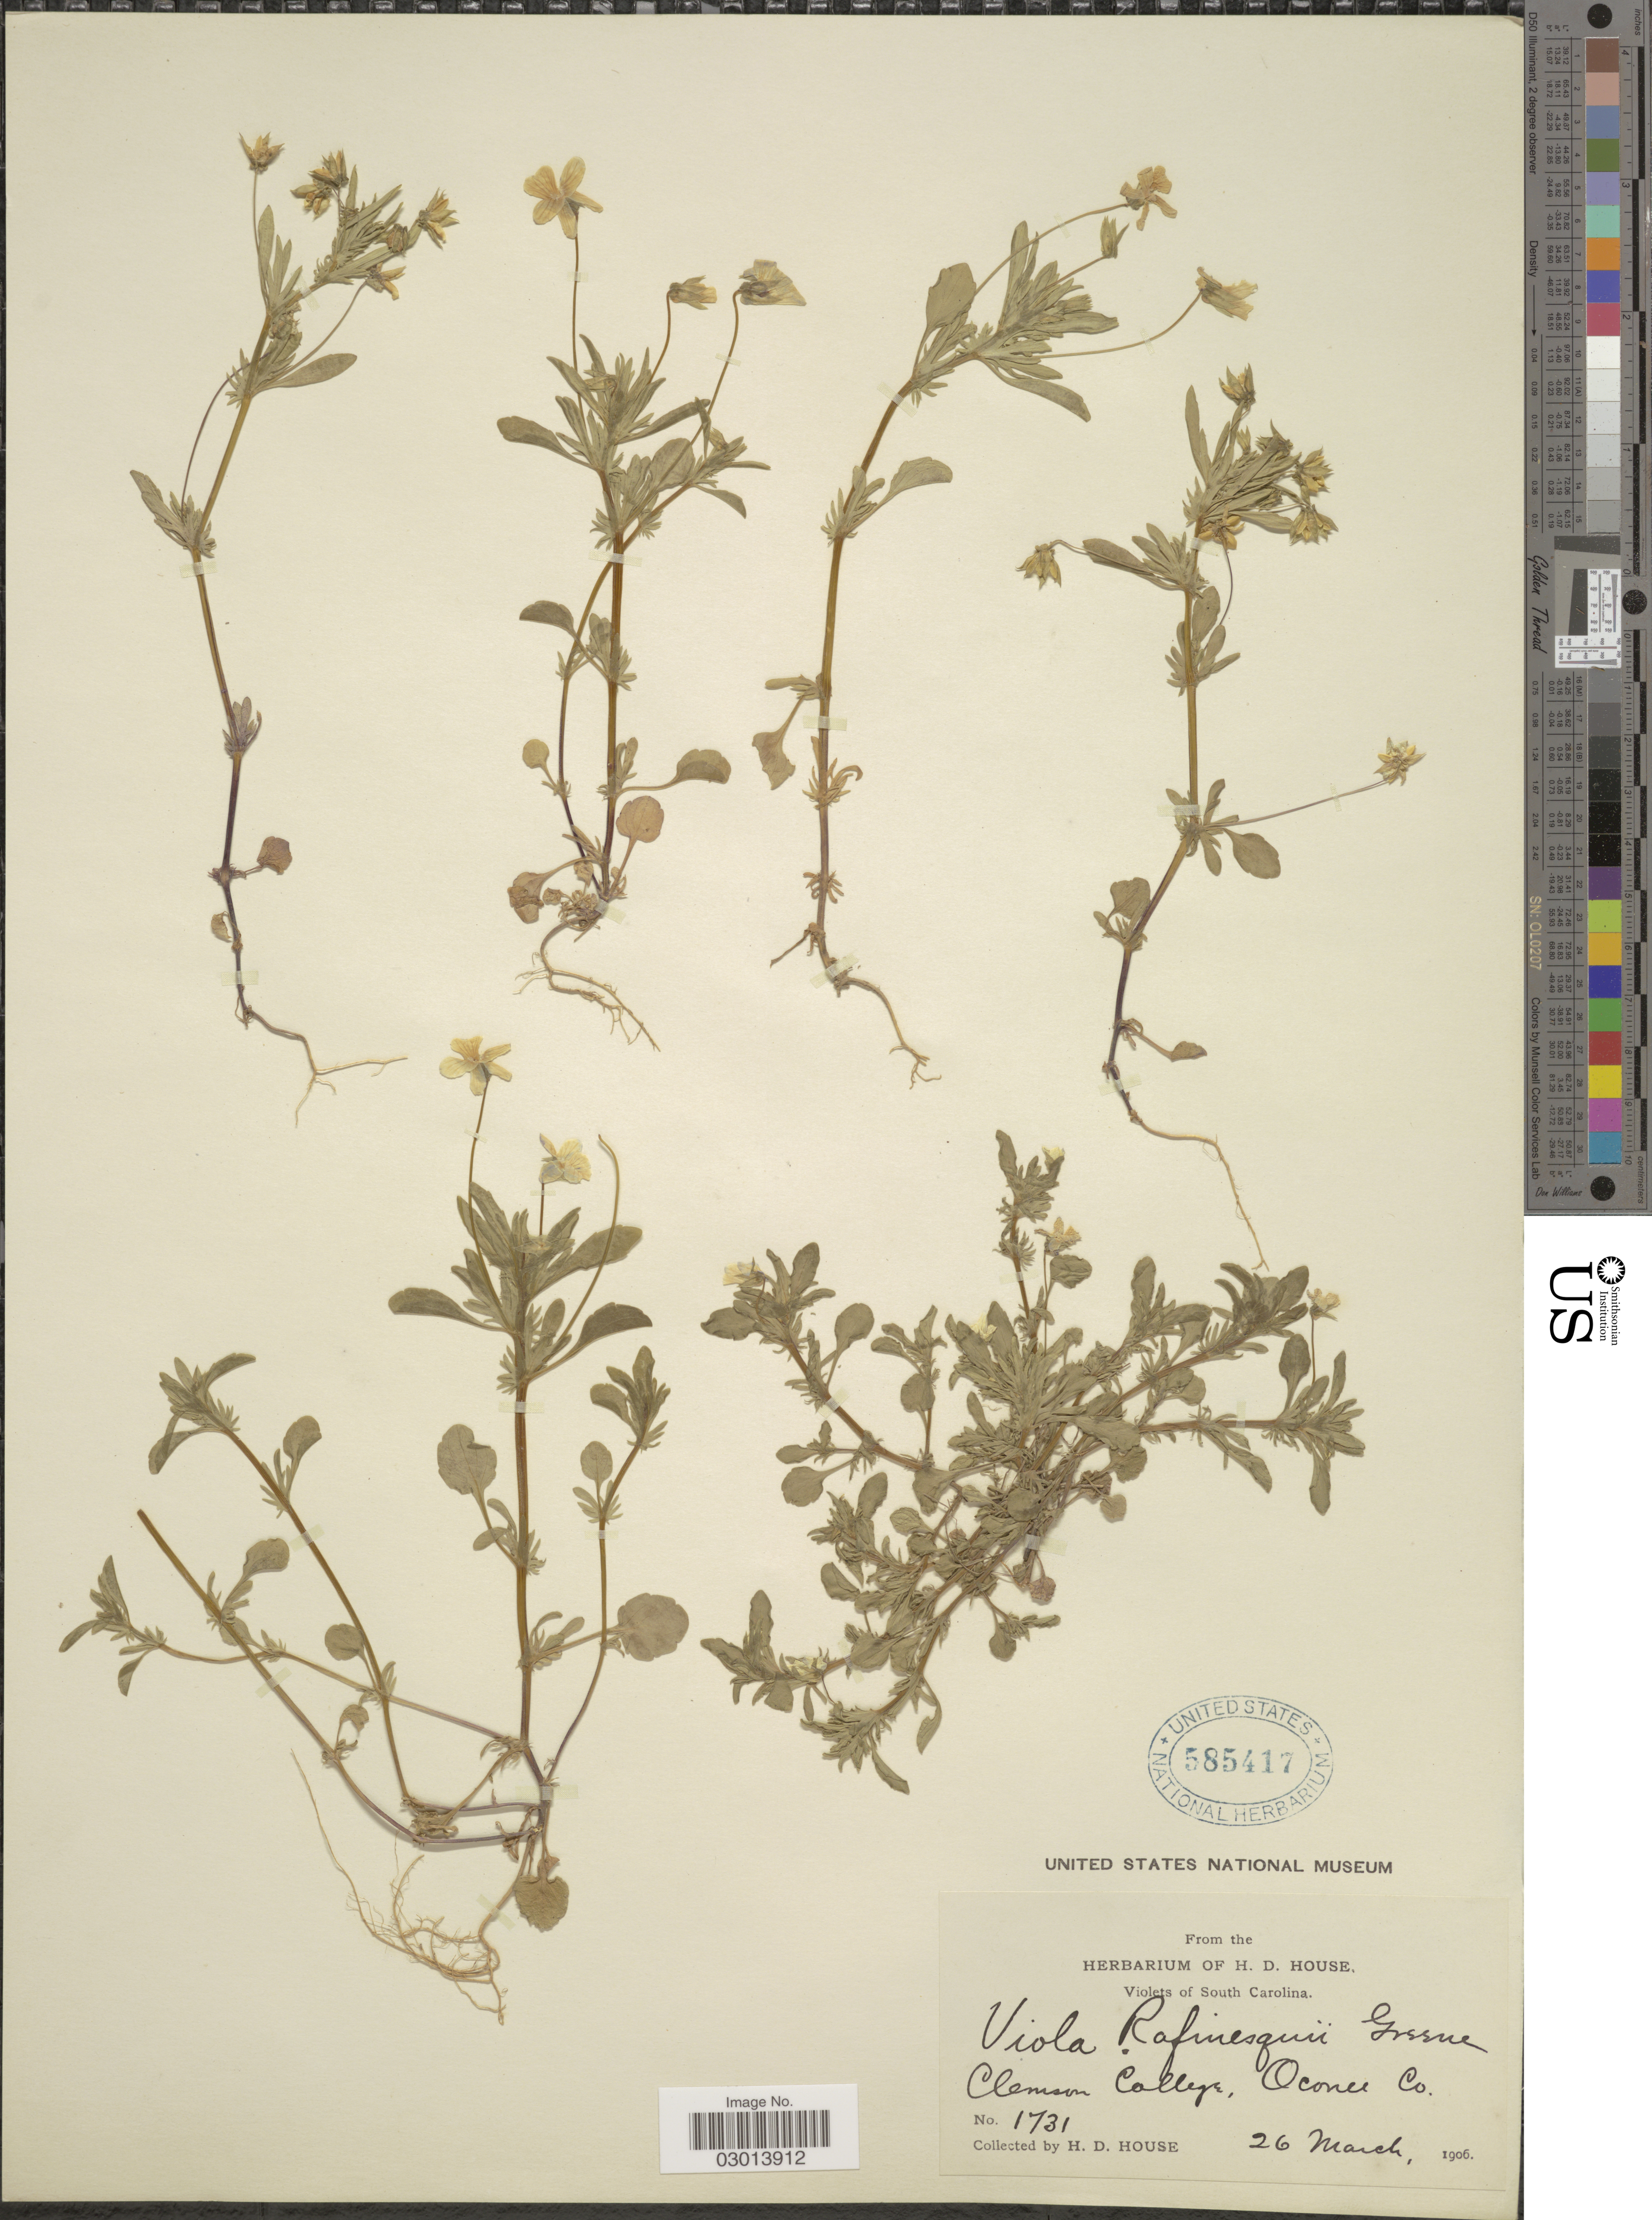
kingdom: Plantae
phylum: Tracheophyta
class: Magnoliopsida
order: Malpighiales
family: Violaceae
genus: Viola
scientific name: Viola rafinesquei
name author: Greene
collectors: H. D. House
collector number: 1731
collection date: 1906-03-26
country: United States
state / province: South Carolina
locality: Cleman College, Oconee Co.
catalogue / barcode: US 585417